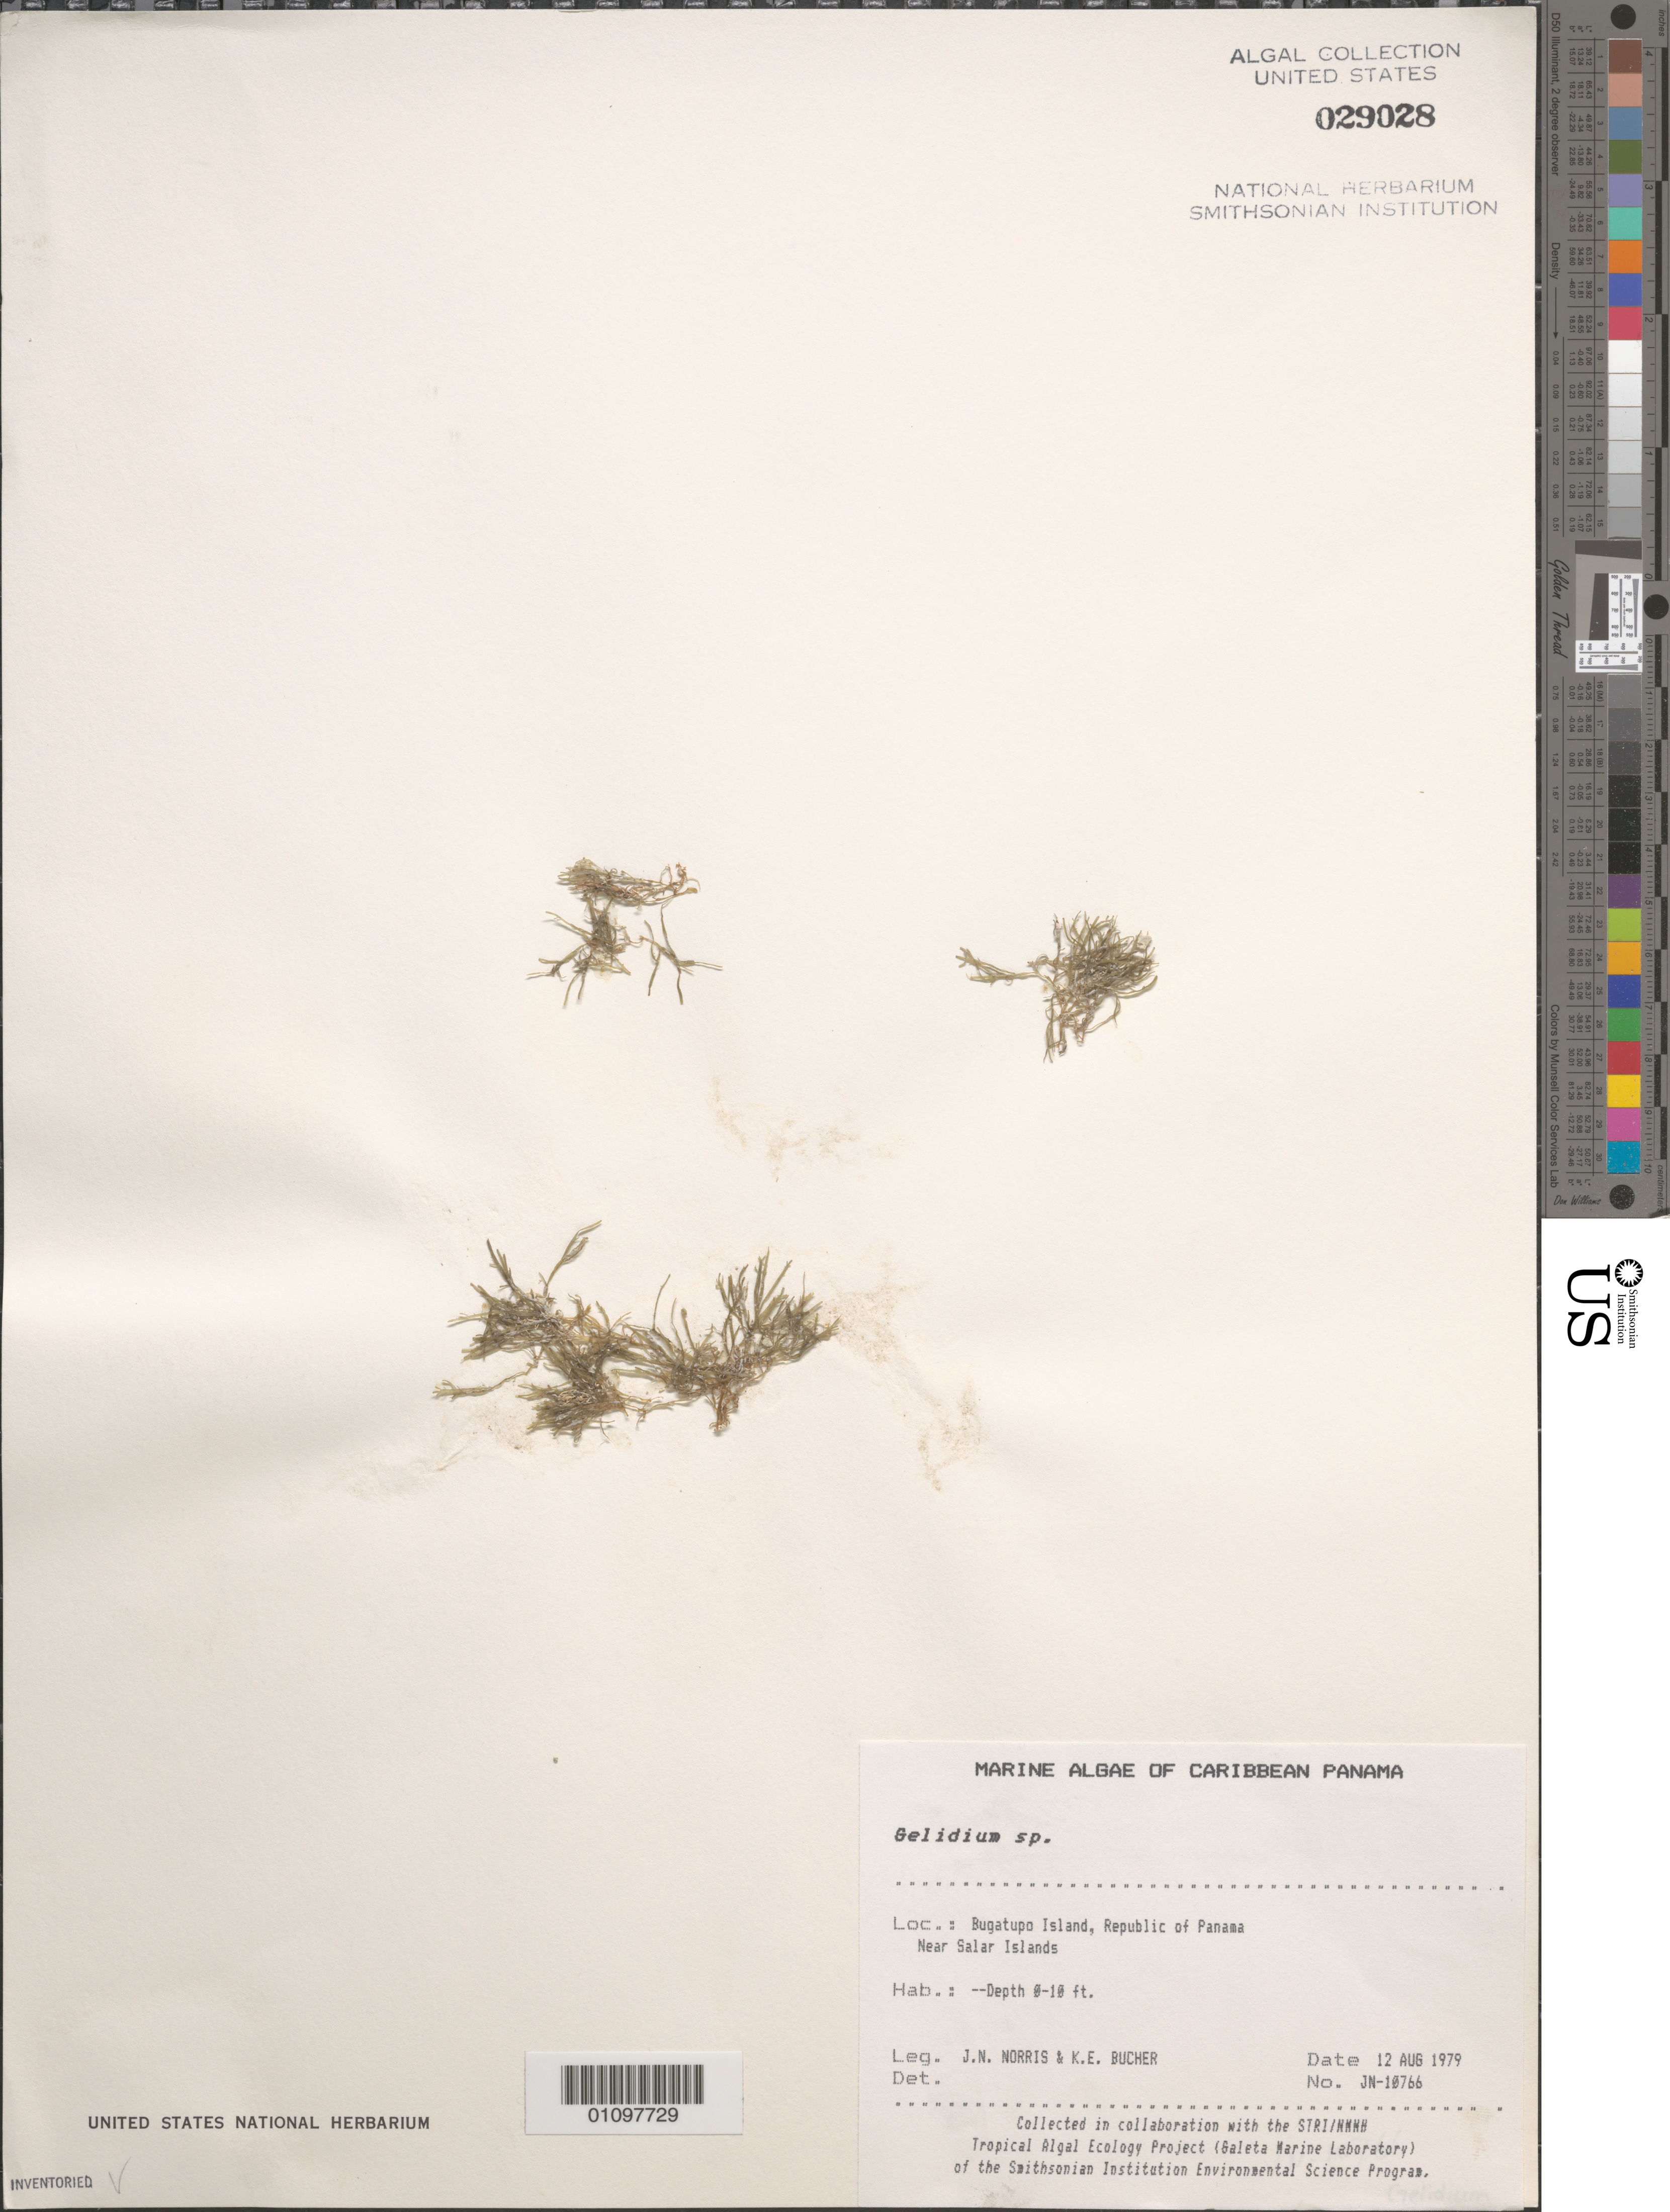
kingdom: Plantae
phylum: Rhodophyta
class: Florideophyceae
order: Gelidiales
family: Gelidiaceae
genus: Gelidium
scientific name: Gelidium sp.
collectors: J. N. Norris & K. E. Bucher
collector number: JN-10766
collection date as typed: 12 Aug 1979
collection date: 1979-08-12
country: Panama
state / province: Kuna Yala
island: Bugatupo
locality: Near Salar Islands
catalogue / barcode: US 29028